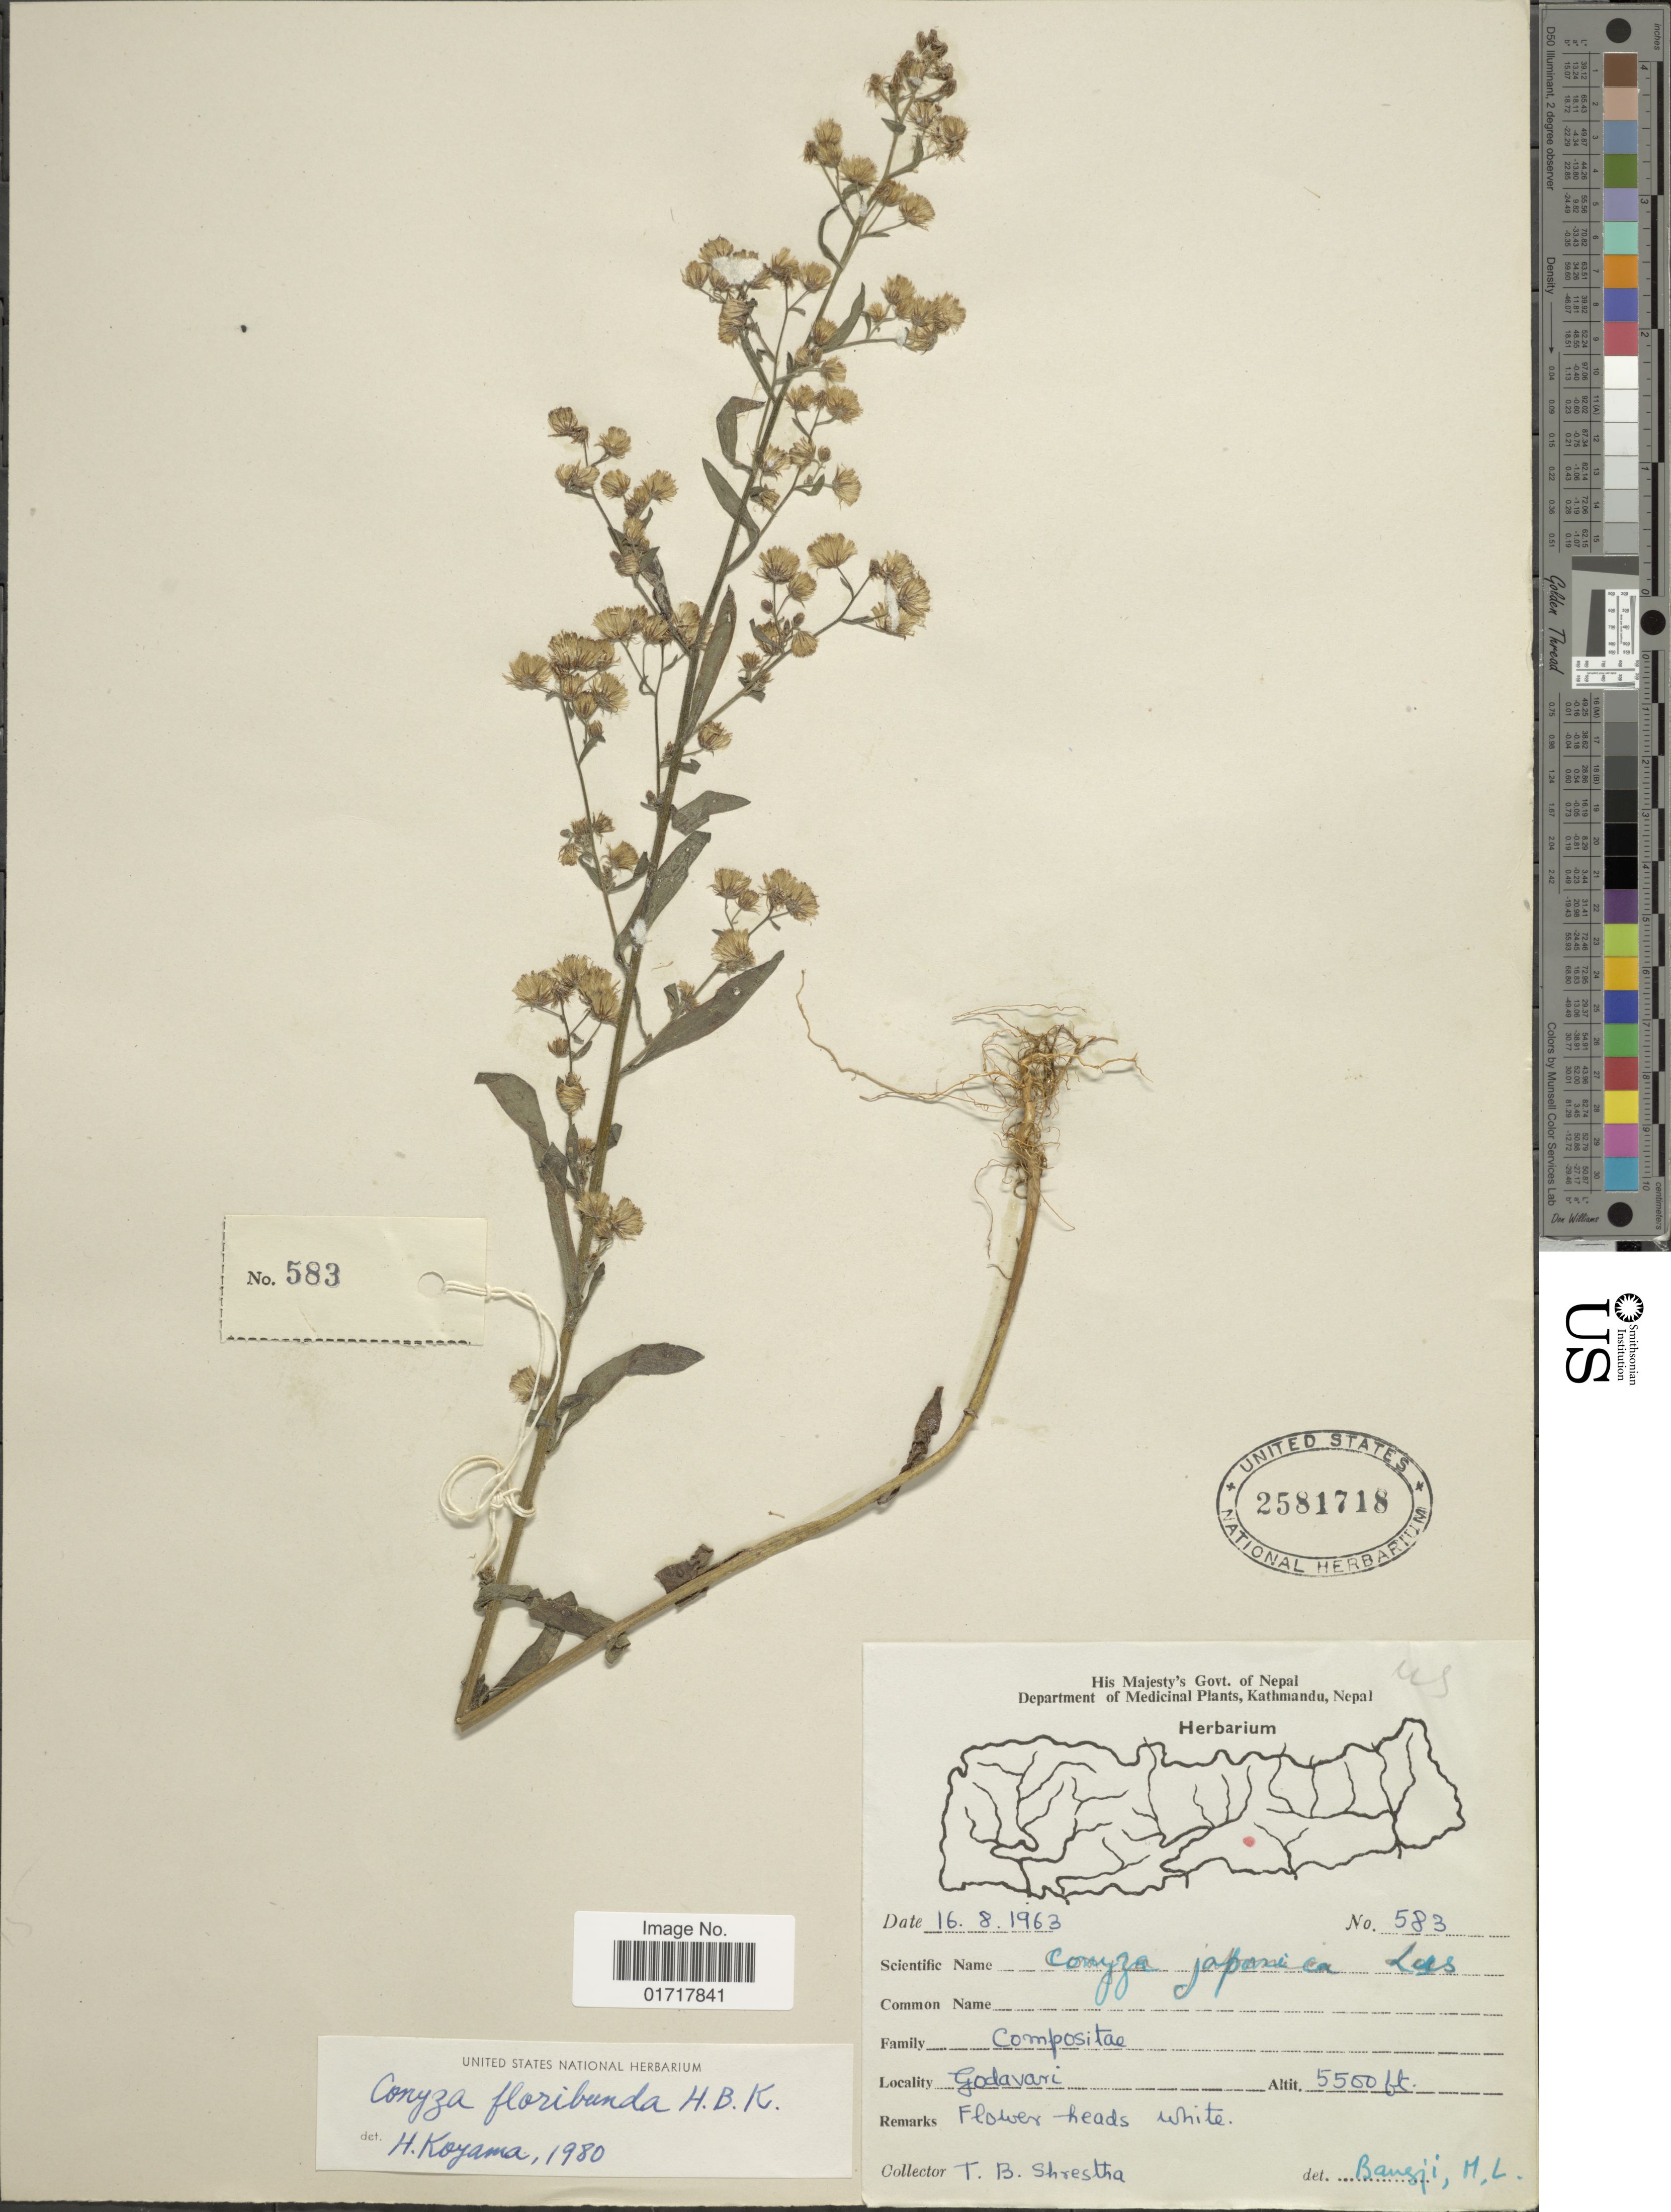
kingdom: Plantae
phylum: Tracheophyta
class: Magnoliopsida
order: Asterales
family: Asteraceae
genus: Conyza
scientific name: Conyza floribunda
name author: Kunth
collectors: T. B. Shrestha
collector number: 583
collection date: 1963-08-16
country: Nepal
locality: Godavari.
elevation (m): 1676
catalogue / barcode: US 2581718